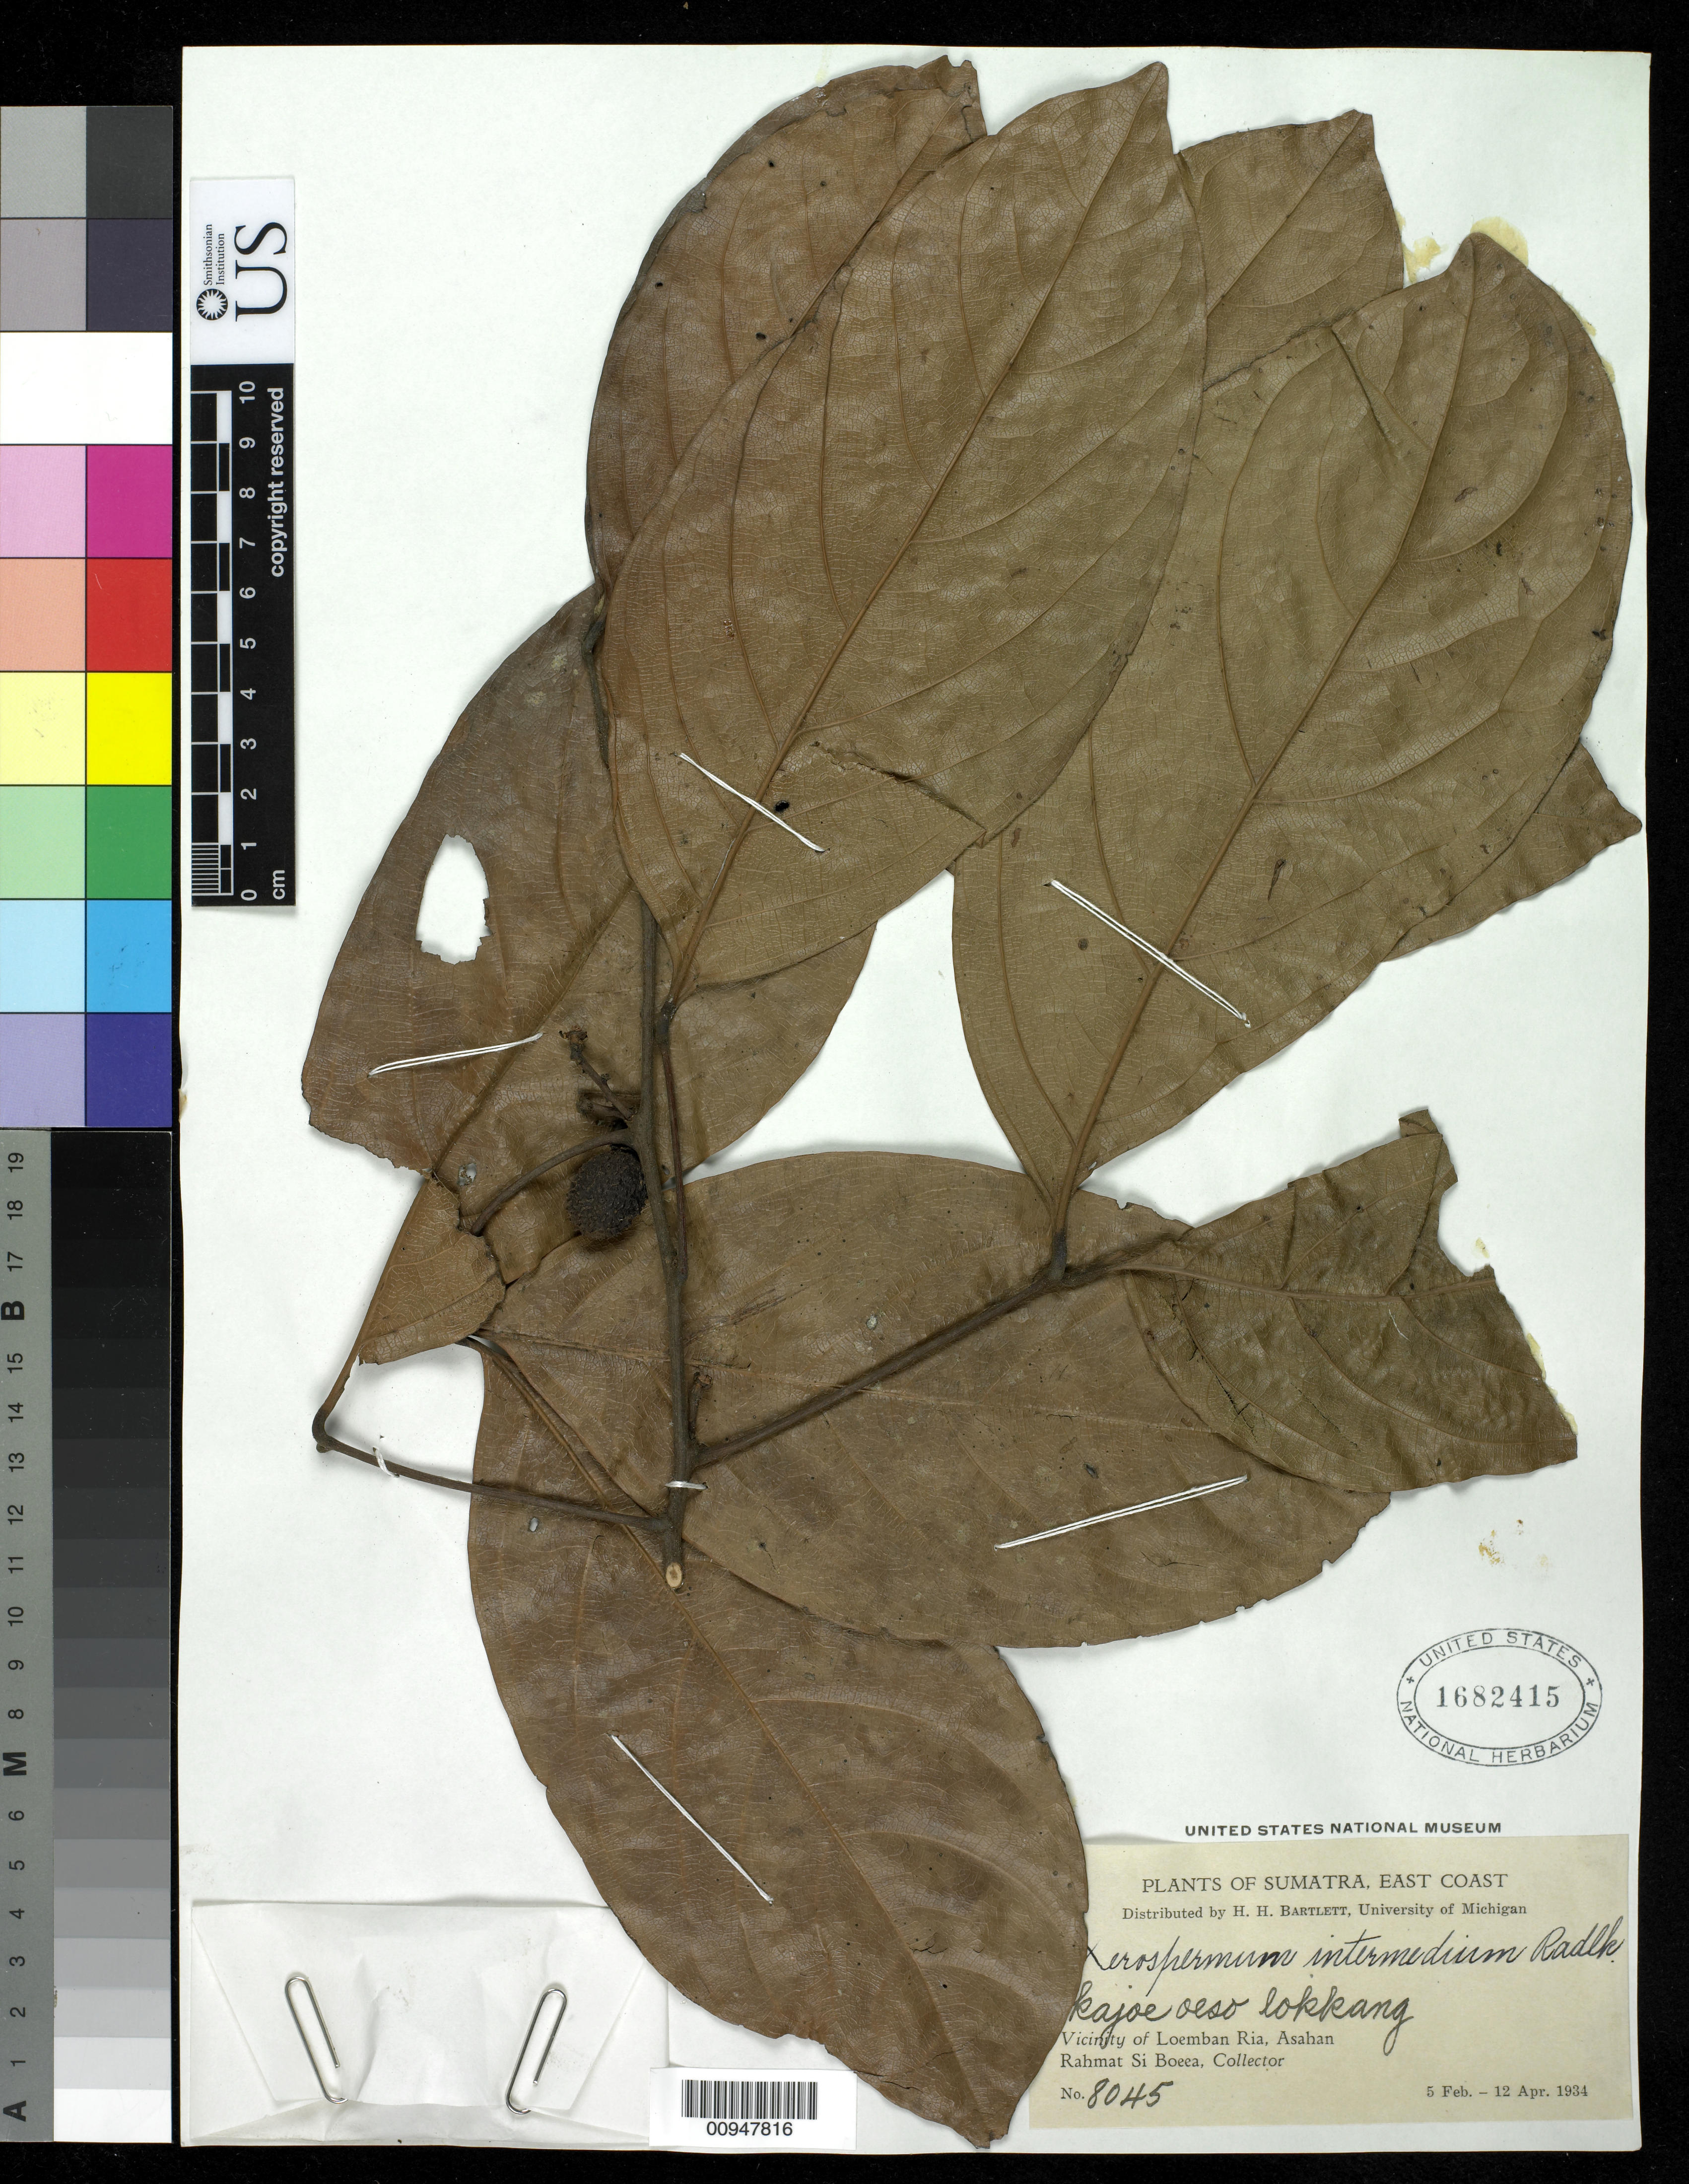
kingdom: Plantae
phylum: Tracheophyta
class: Magnoliopsida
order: Sapindales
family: Sapindaceae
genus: Xerospermum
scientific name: Xerospermum intermedium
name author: Radlk.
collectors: Rahmat Si Boeea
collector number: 8045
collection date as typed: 05 Feb 1934 to 12 Apr 1934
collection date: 1934-02-05/1934-04-12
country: Indonesia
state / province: Sumatra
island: Sumatra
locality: Vicinity of Loemban Ria, Asahan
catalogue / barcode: US 1682415